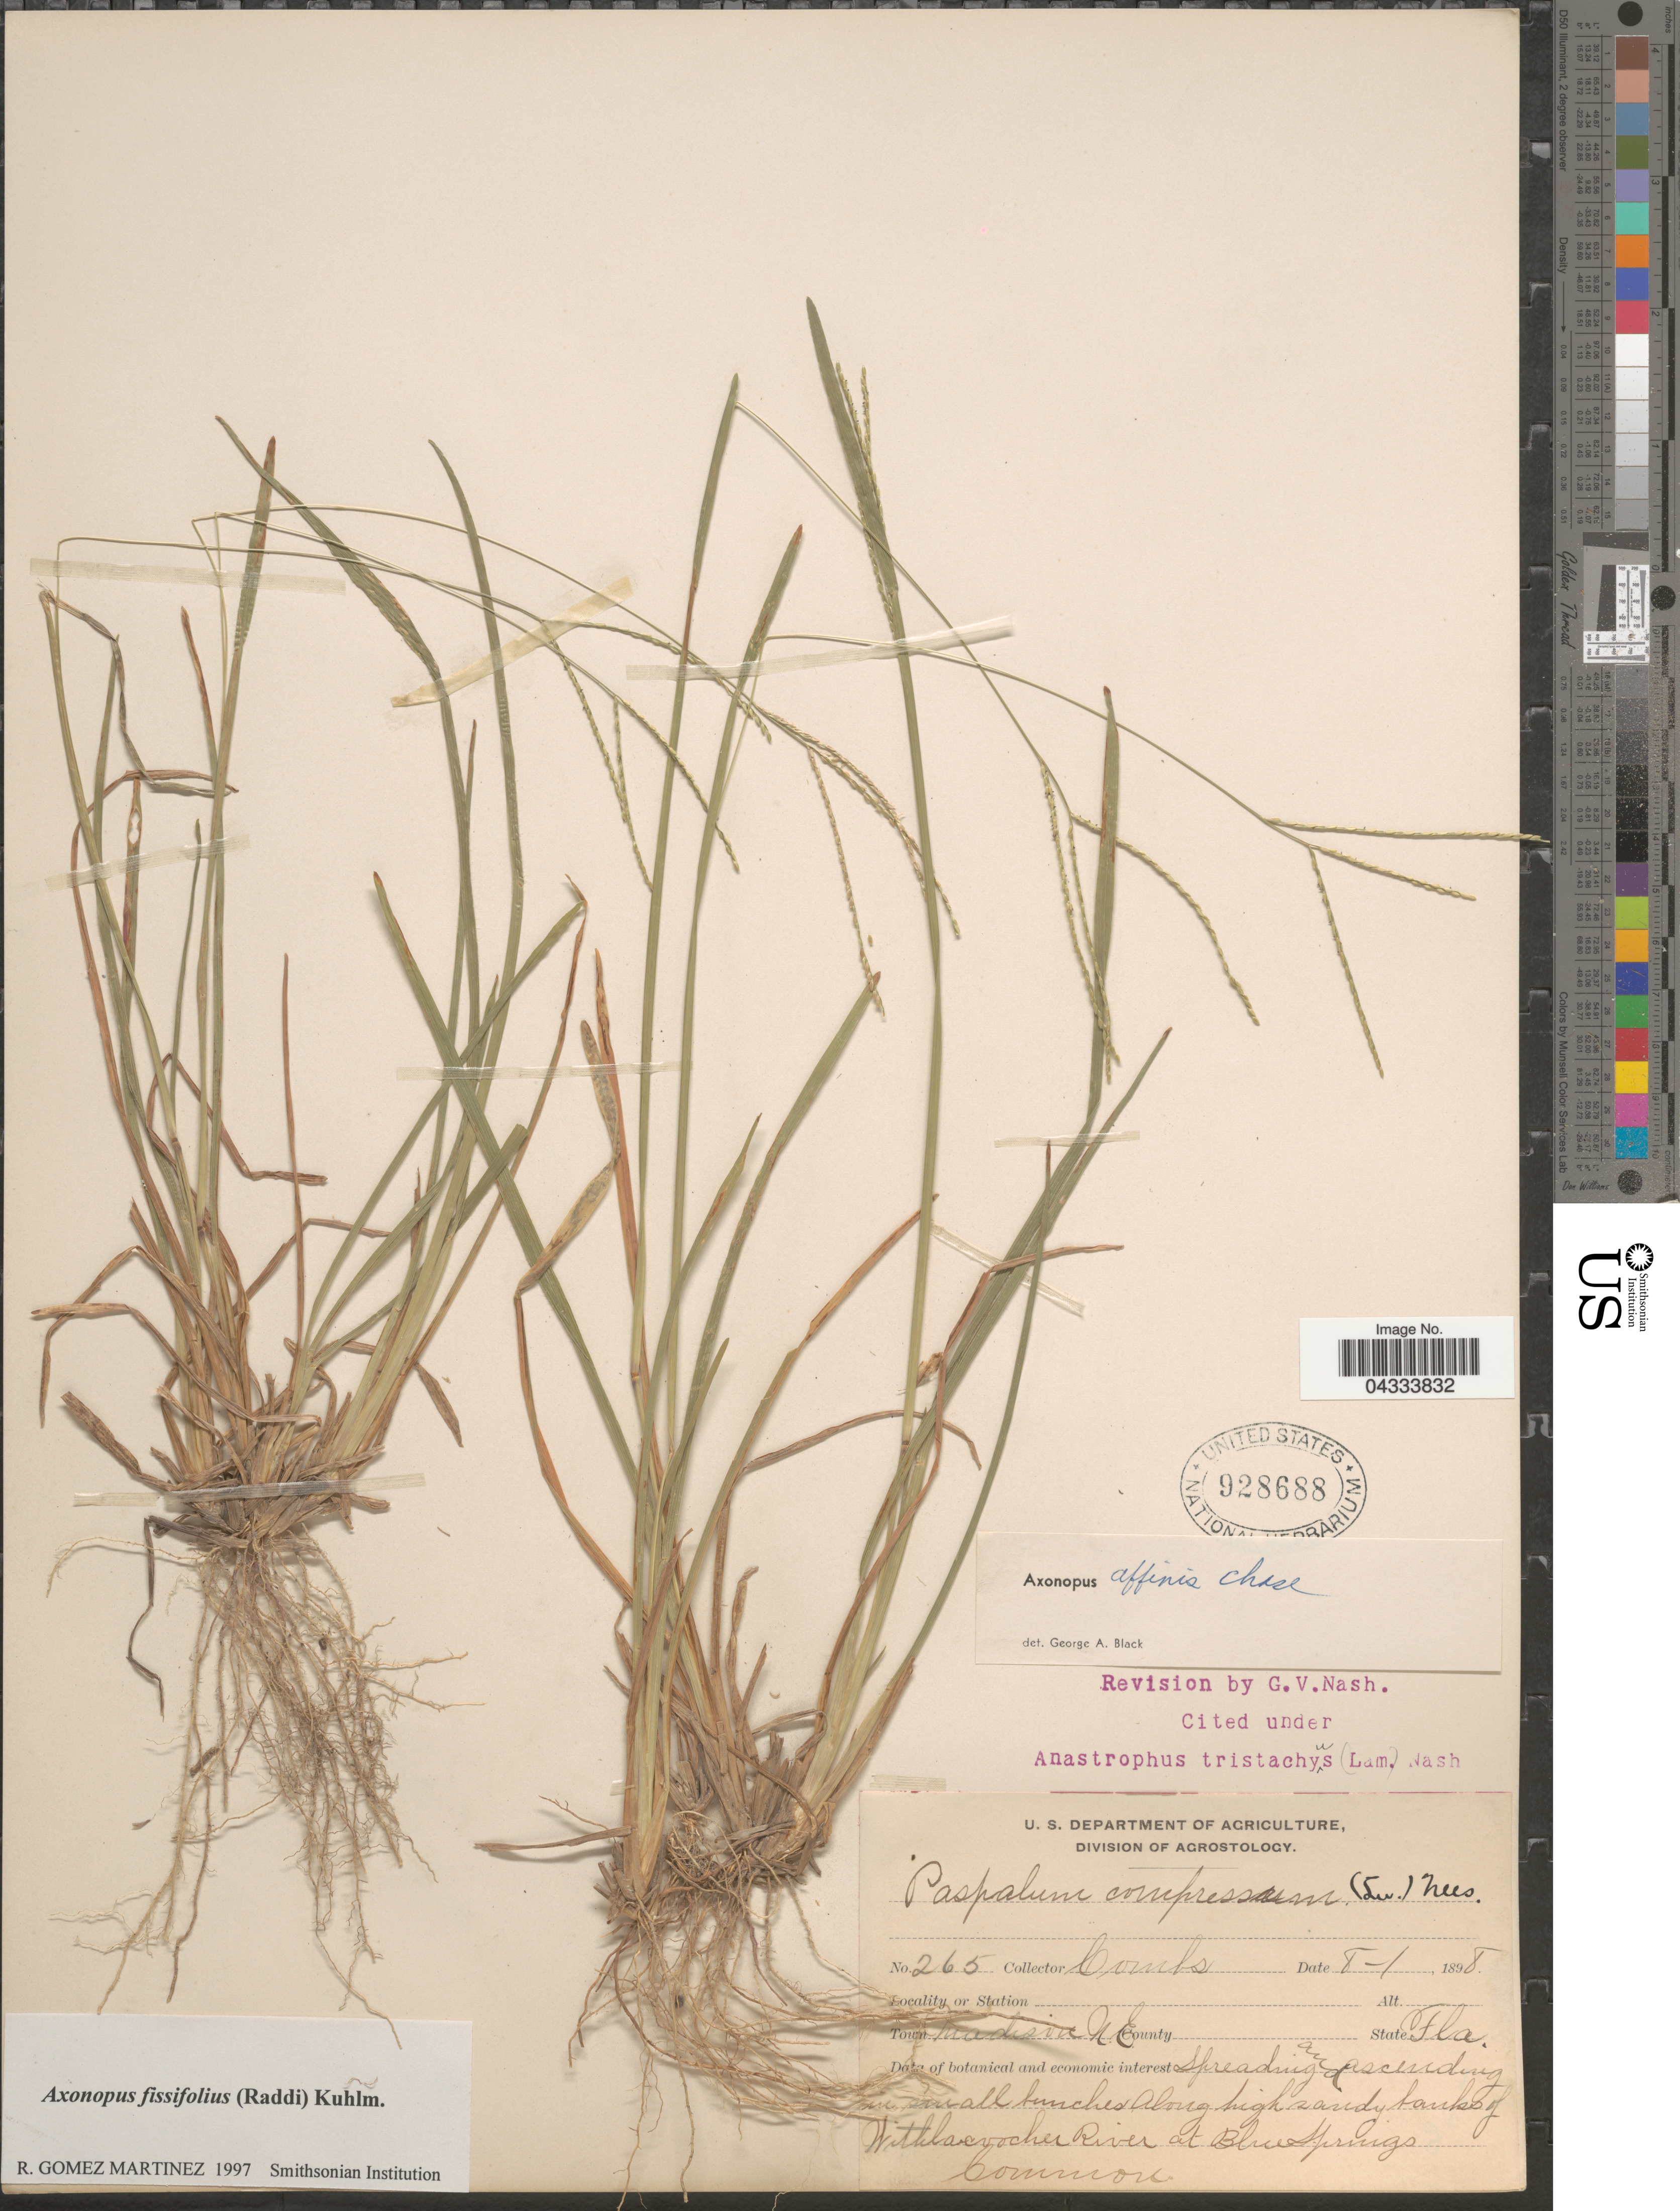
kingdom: Plantae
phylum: Tracheophyta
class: Liliopsida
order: Poales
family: Poaceae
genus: Axonopus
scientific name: Axonopus fissifolius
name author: (Raddi) Kuhlm.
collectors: -. Combs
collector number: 265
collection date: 1898-08-01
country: United States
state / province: Florida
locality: Town Madison N.E. Along high sandy banks of Withlacoochee River at Blue Springs.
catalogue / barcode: US 928688